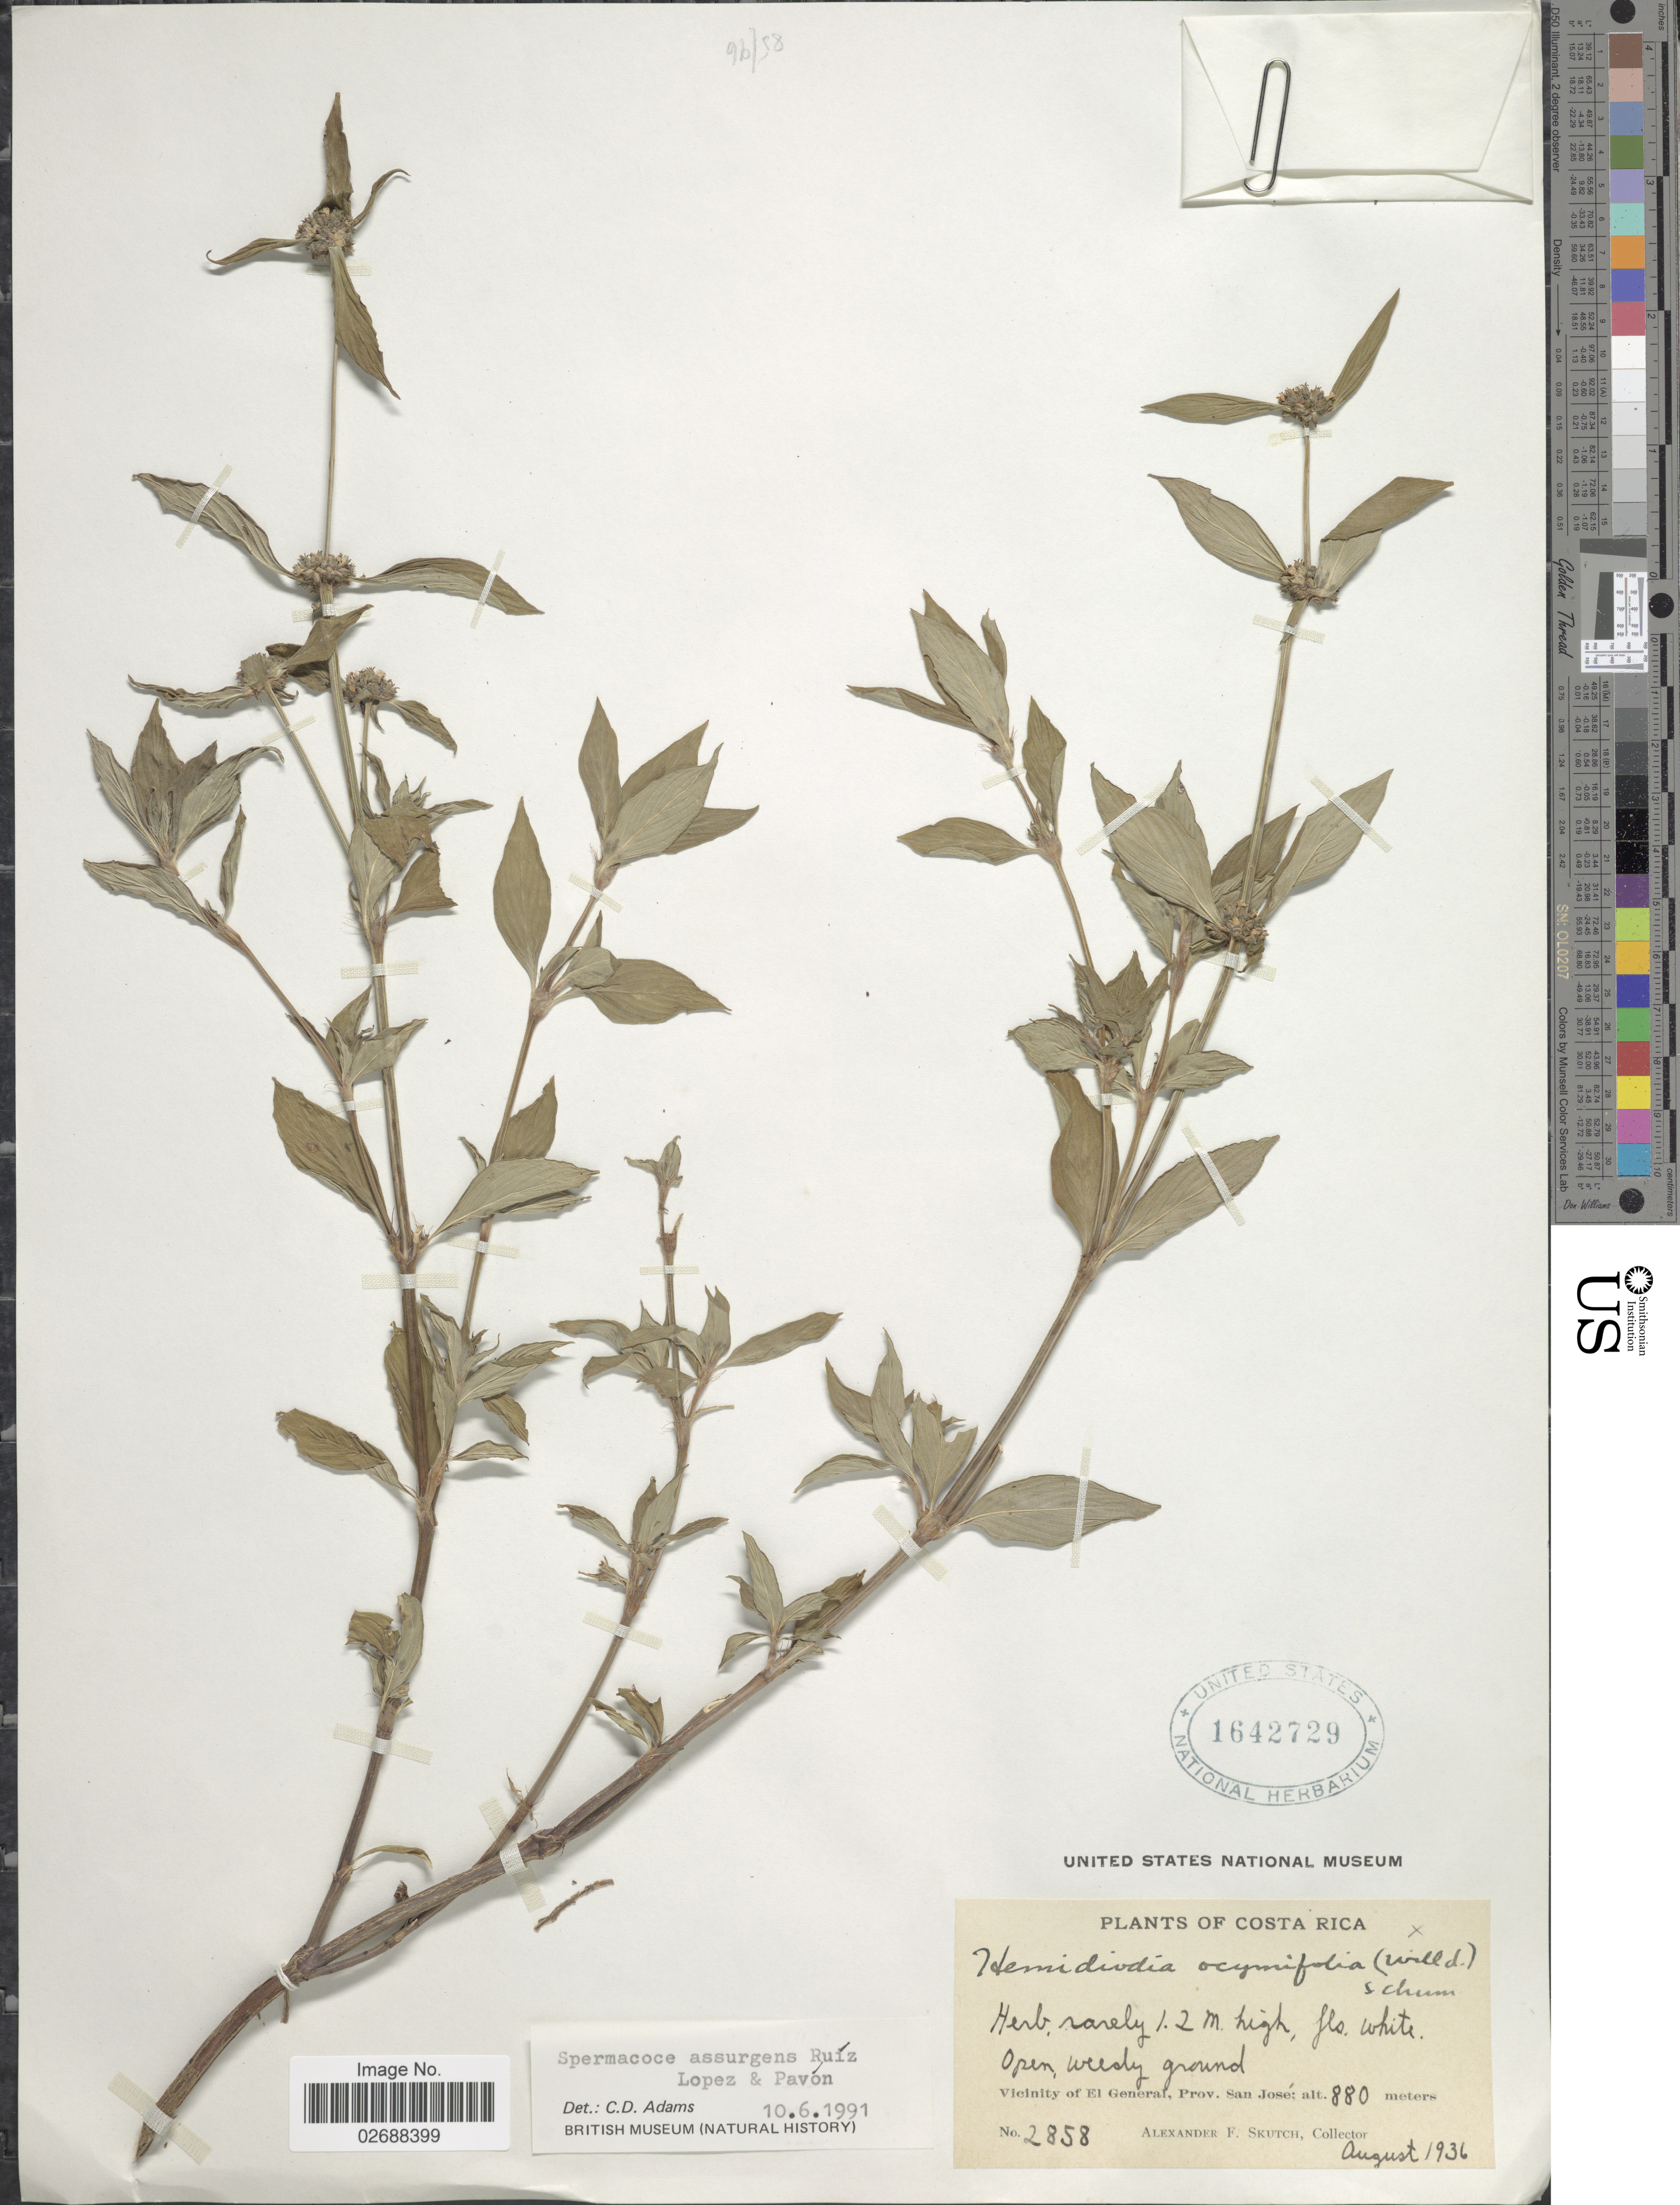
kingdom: Plantae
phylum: Tracheophyta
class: Magnoliopsida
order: Gentianales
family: Rubiaceae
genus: Borreria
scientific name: Borreria assurgens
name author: (Ruiz & Pav.) Griseb.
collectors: A. F. Skutch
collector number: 2858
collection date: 1936-08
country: Costa Rica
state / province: San José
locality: Vicinity of El General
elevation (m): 880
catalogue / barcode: US 1642729